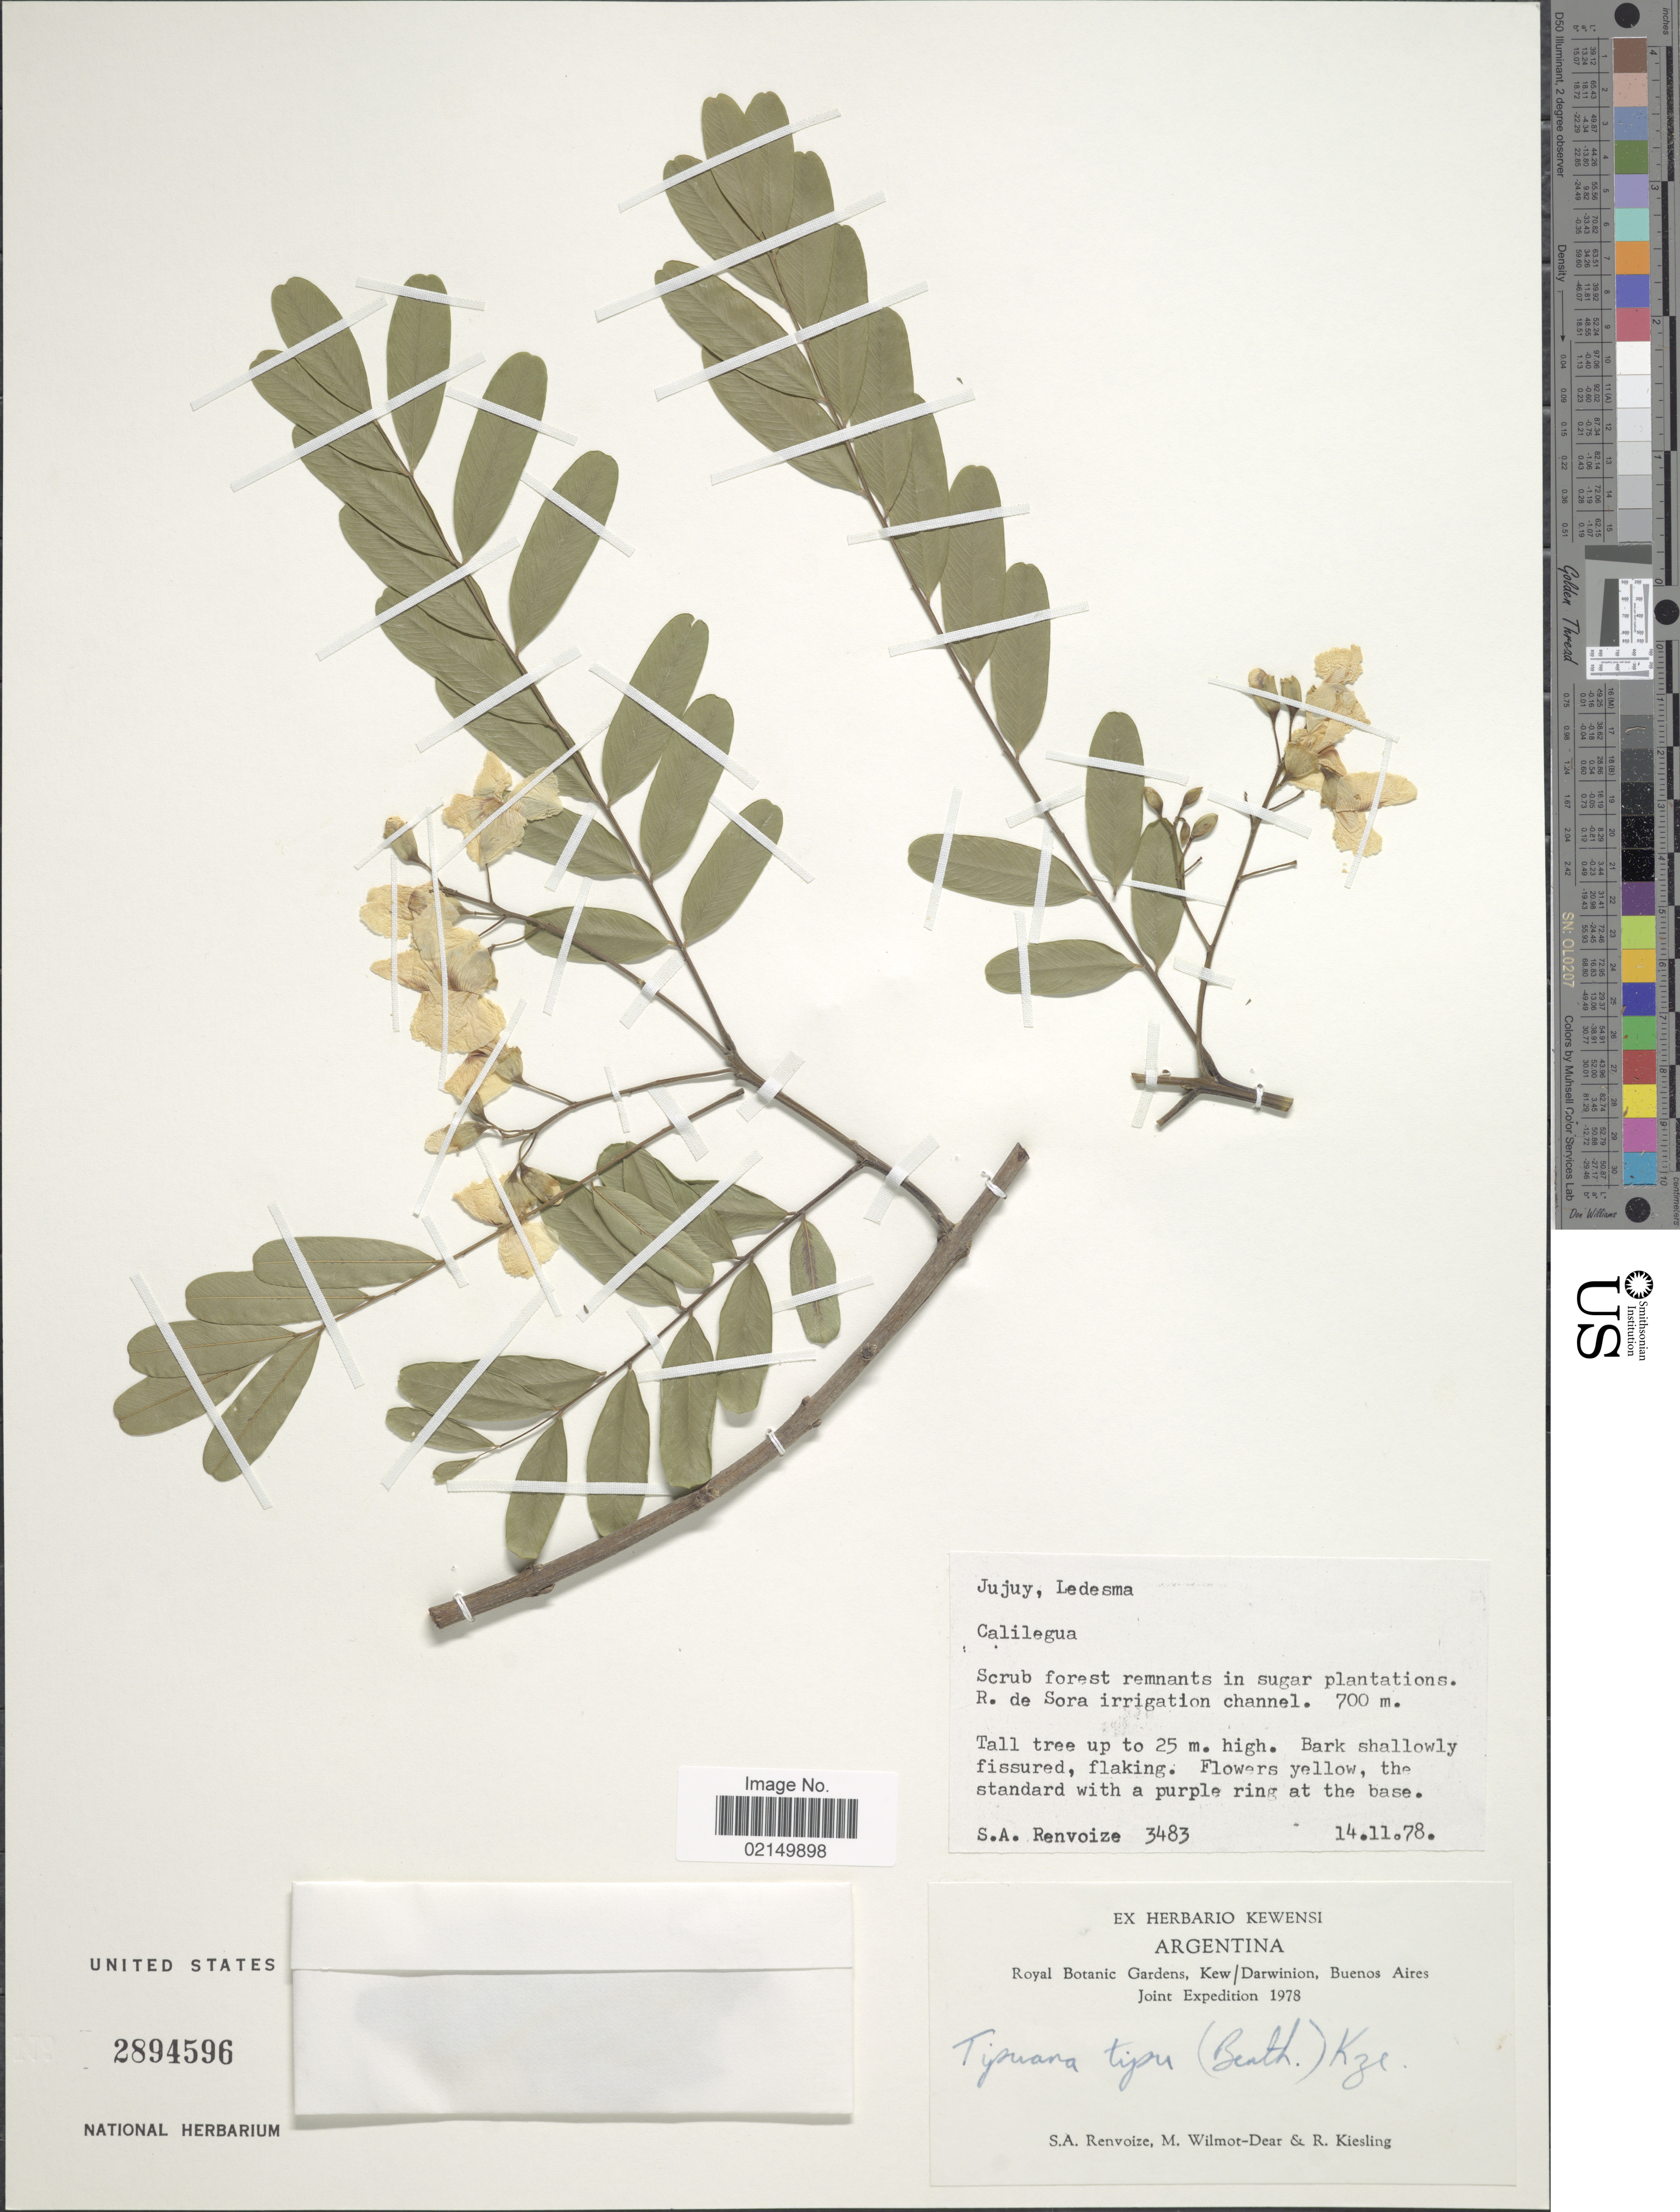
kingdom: Plantae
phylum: Tracheophyta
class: Magnoliopsida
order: Fabales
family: Fabaceae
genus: Tipuana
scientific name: Tipuana tipu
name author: (Benth.) Kuntze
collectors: S. A. Renvoize, M. Wilmot-Dear & R. Kiesling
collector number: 3483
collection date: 1978-11-14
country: Argentina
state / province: Jujuy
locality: Ledesma, Calilegua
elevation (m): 700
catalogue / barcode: US 2894596